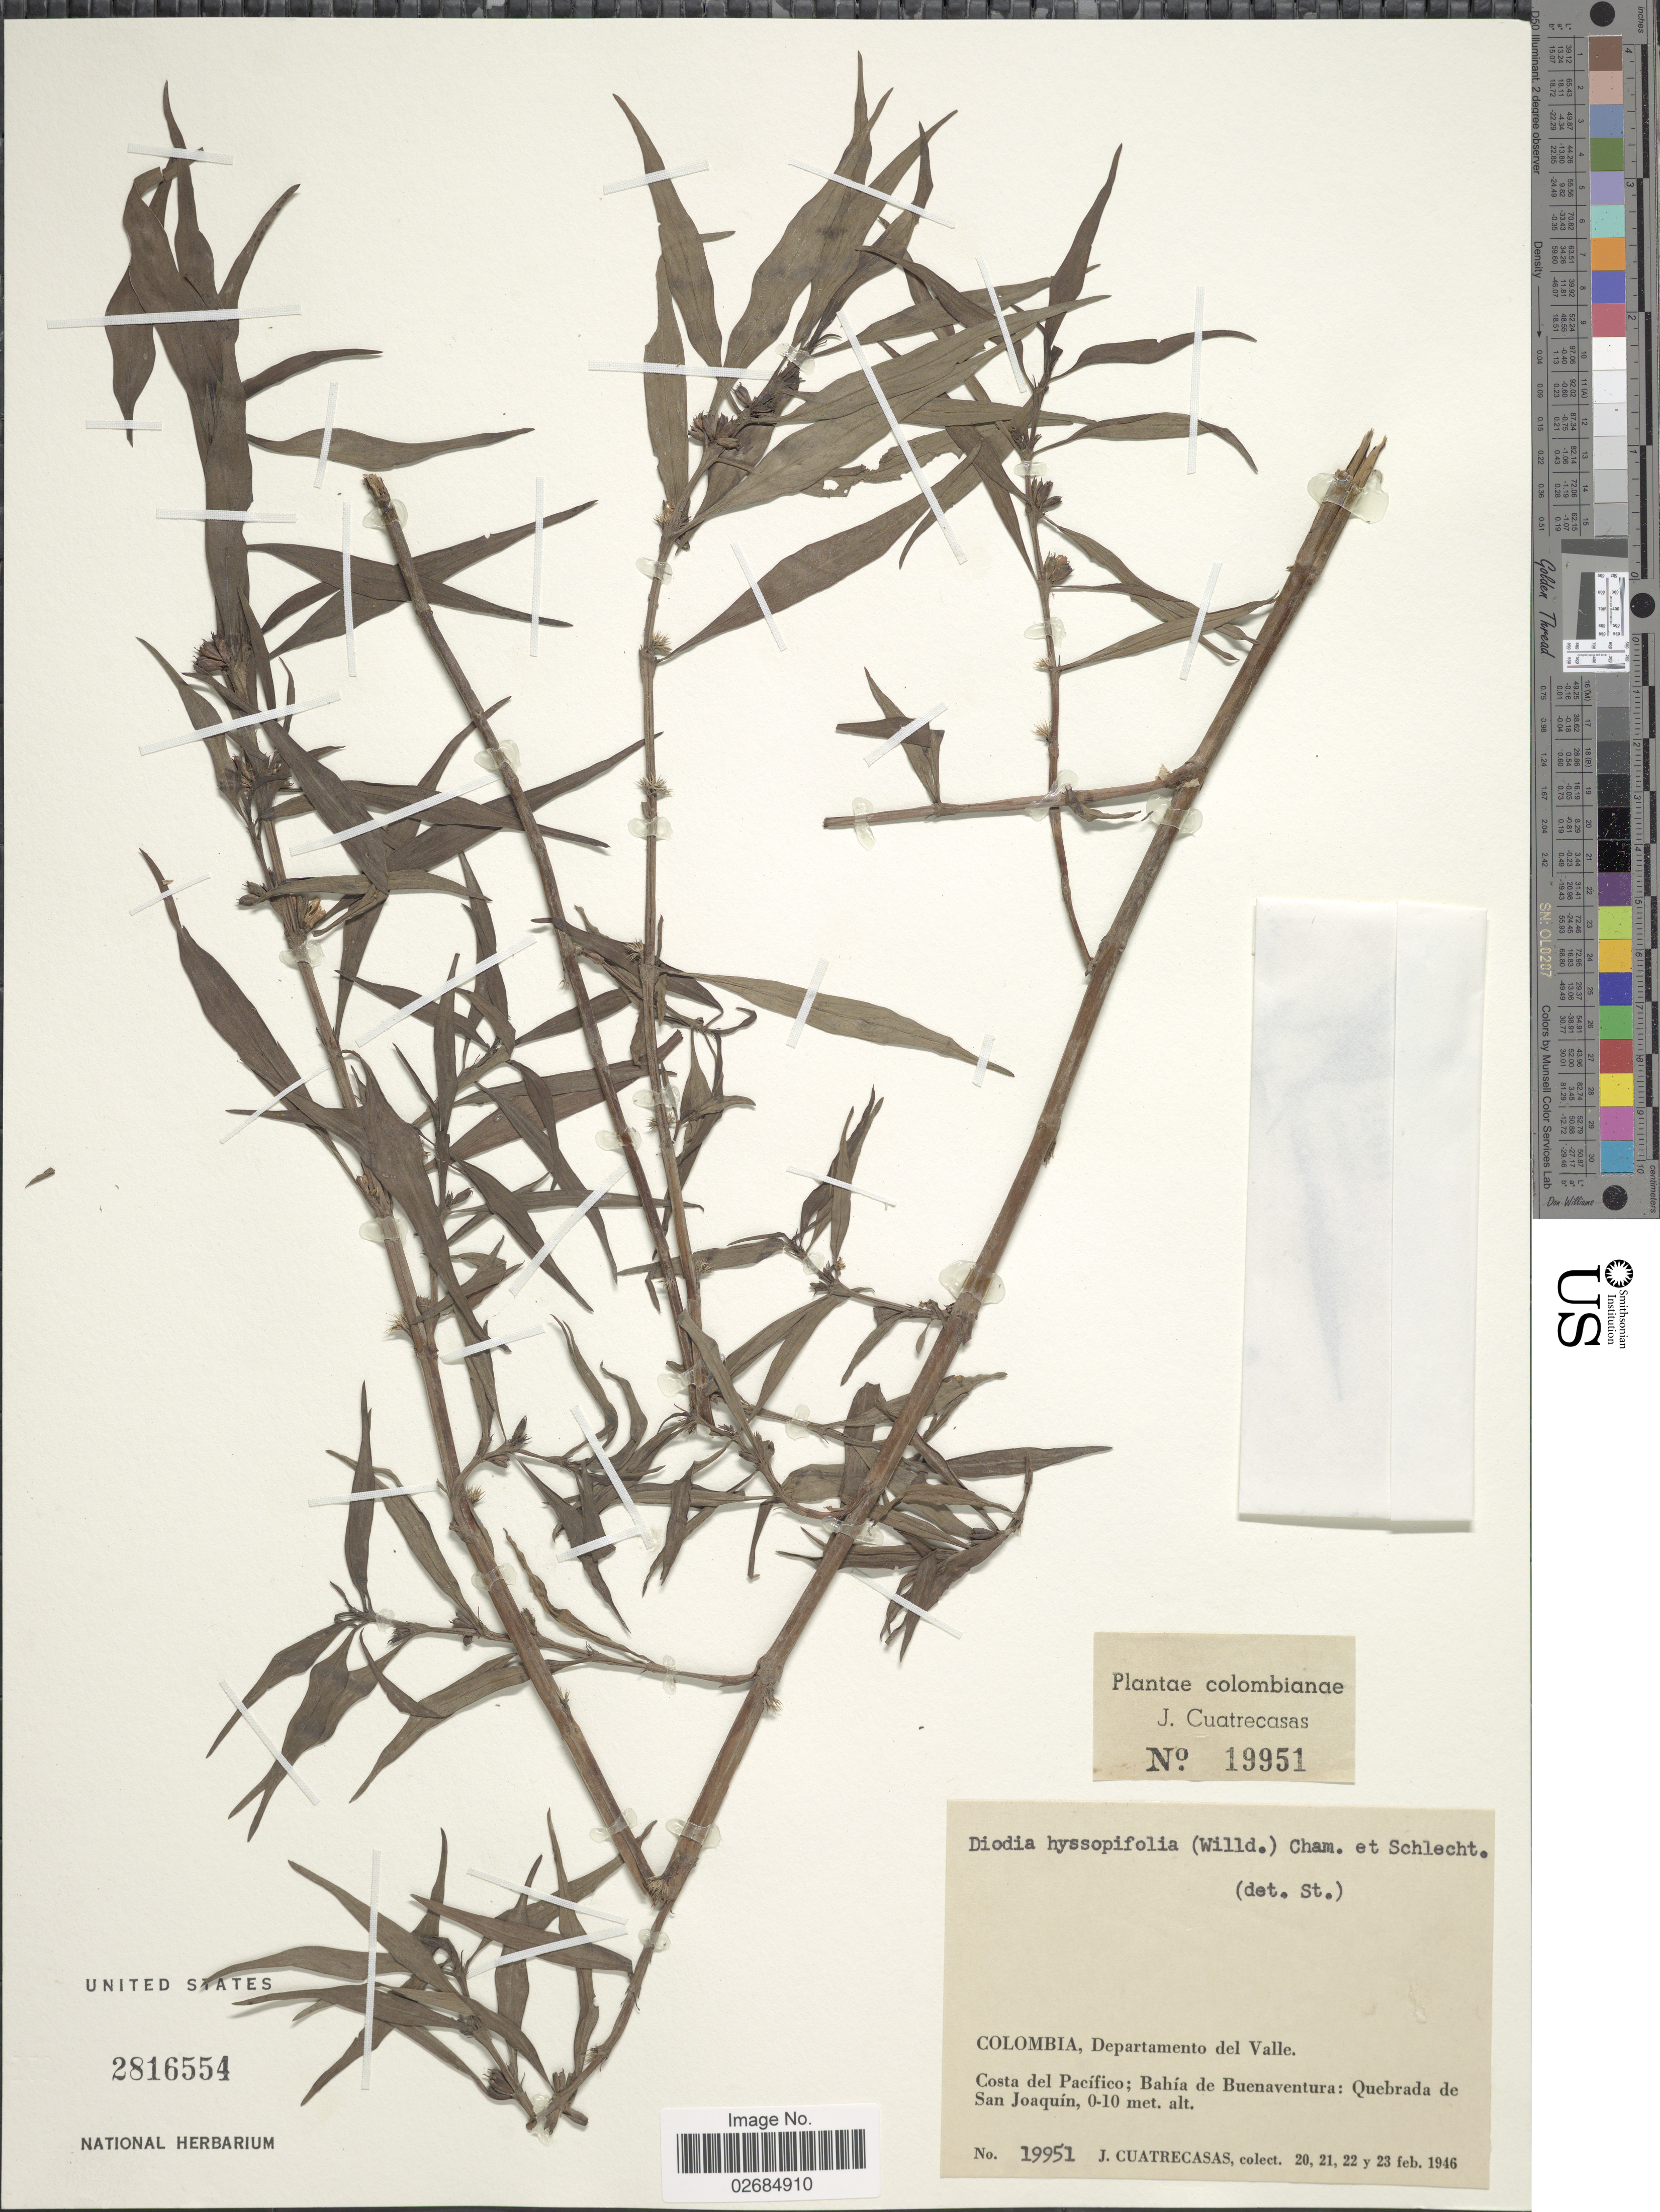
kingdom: Plantae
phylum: Tracheophyta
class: Magnoliopsida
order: Gentianales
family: Rubiaceae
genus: Diodia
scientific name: Diodia hyssopifolia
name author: (Willd. ex Roem. & Schult.) Cham. & Schltdl.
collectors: J. Cuatrecasas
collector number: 19951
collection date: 1946-02-20/1946-02-23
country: Colombia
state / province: Valle del Cauca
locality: Departamento del Valle. Costa del Pacífico: Bahía de Buenaventura: Quebrada de San Joaquin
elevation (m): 0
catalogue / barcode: US 2816554